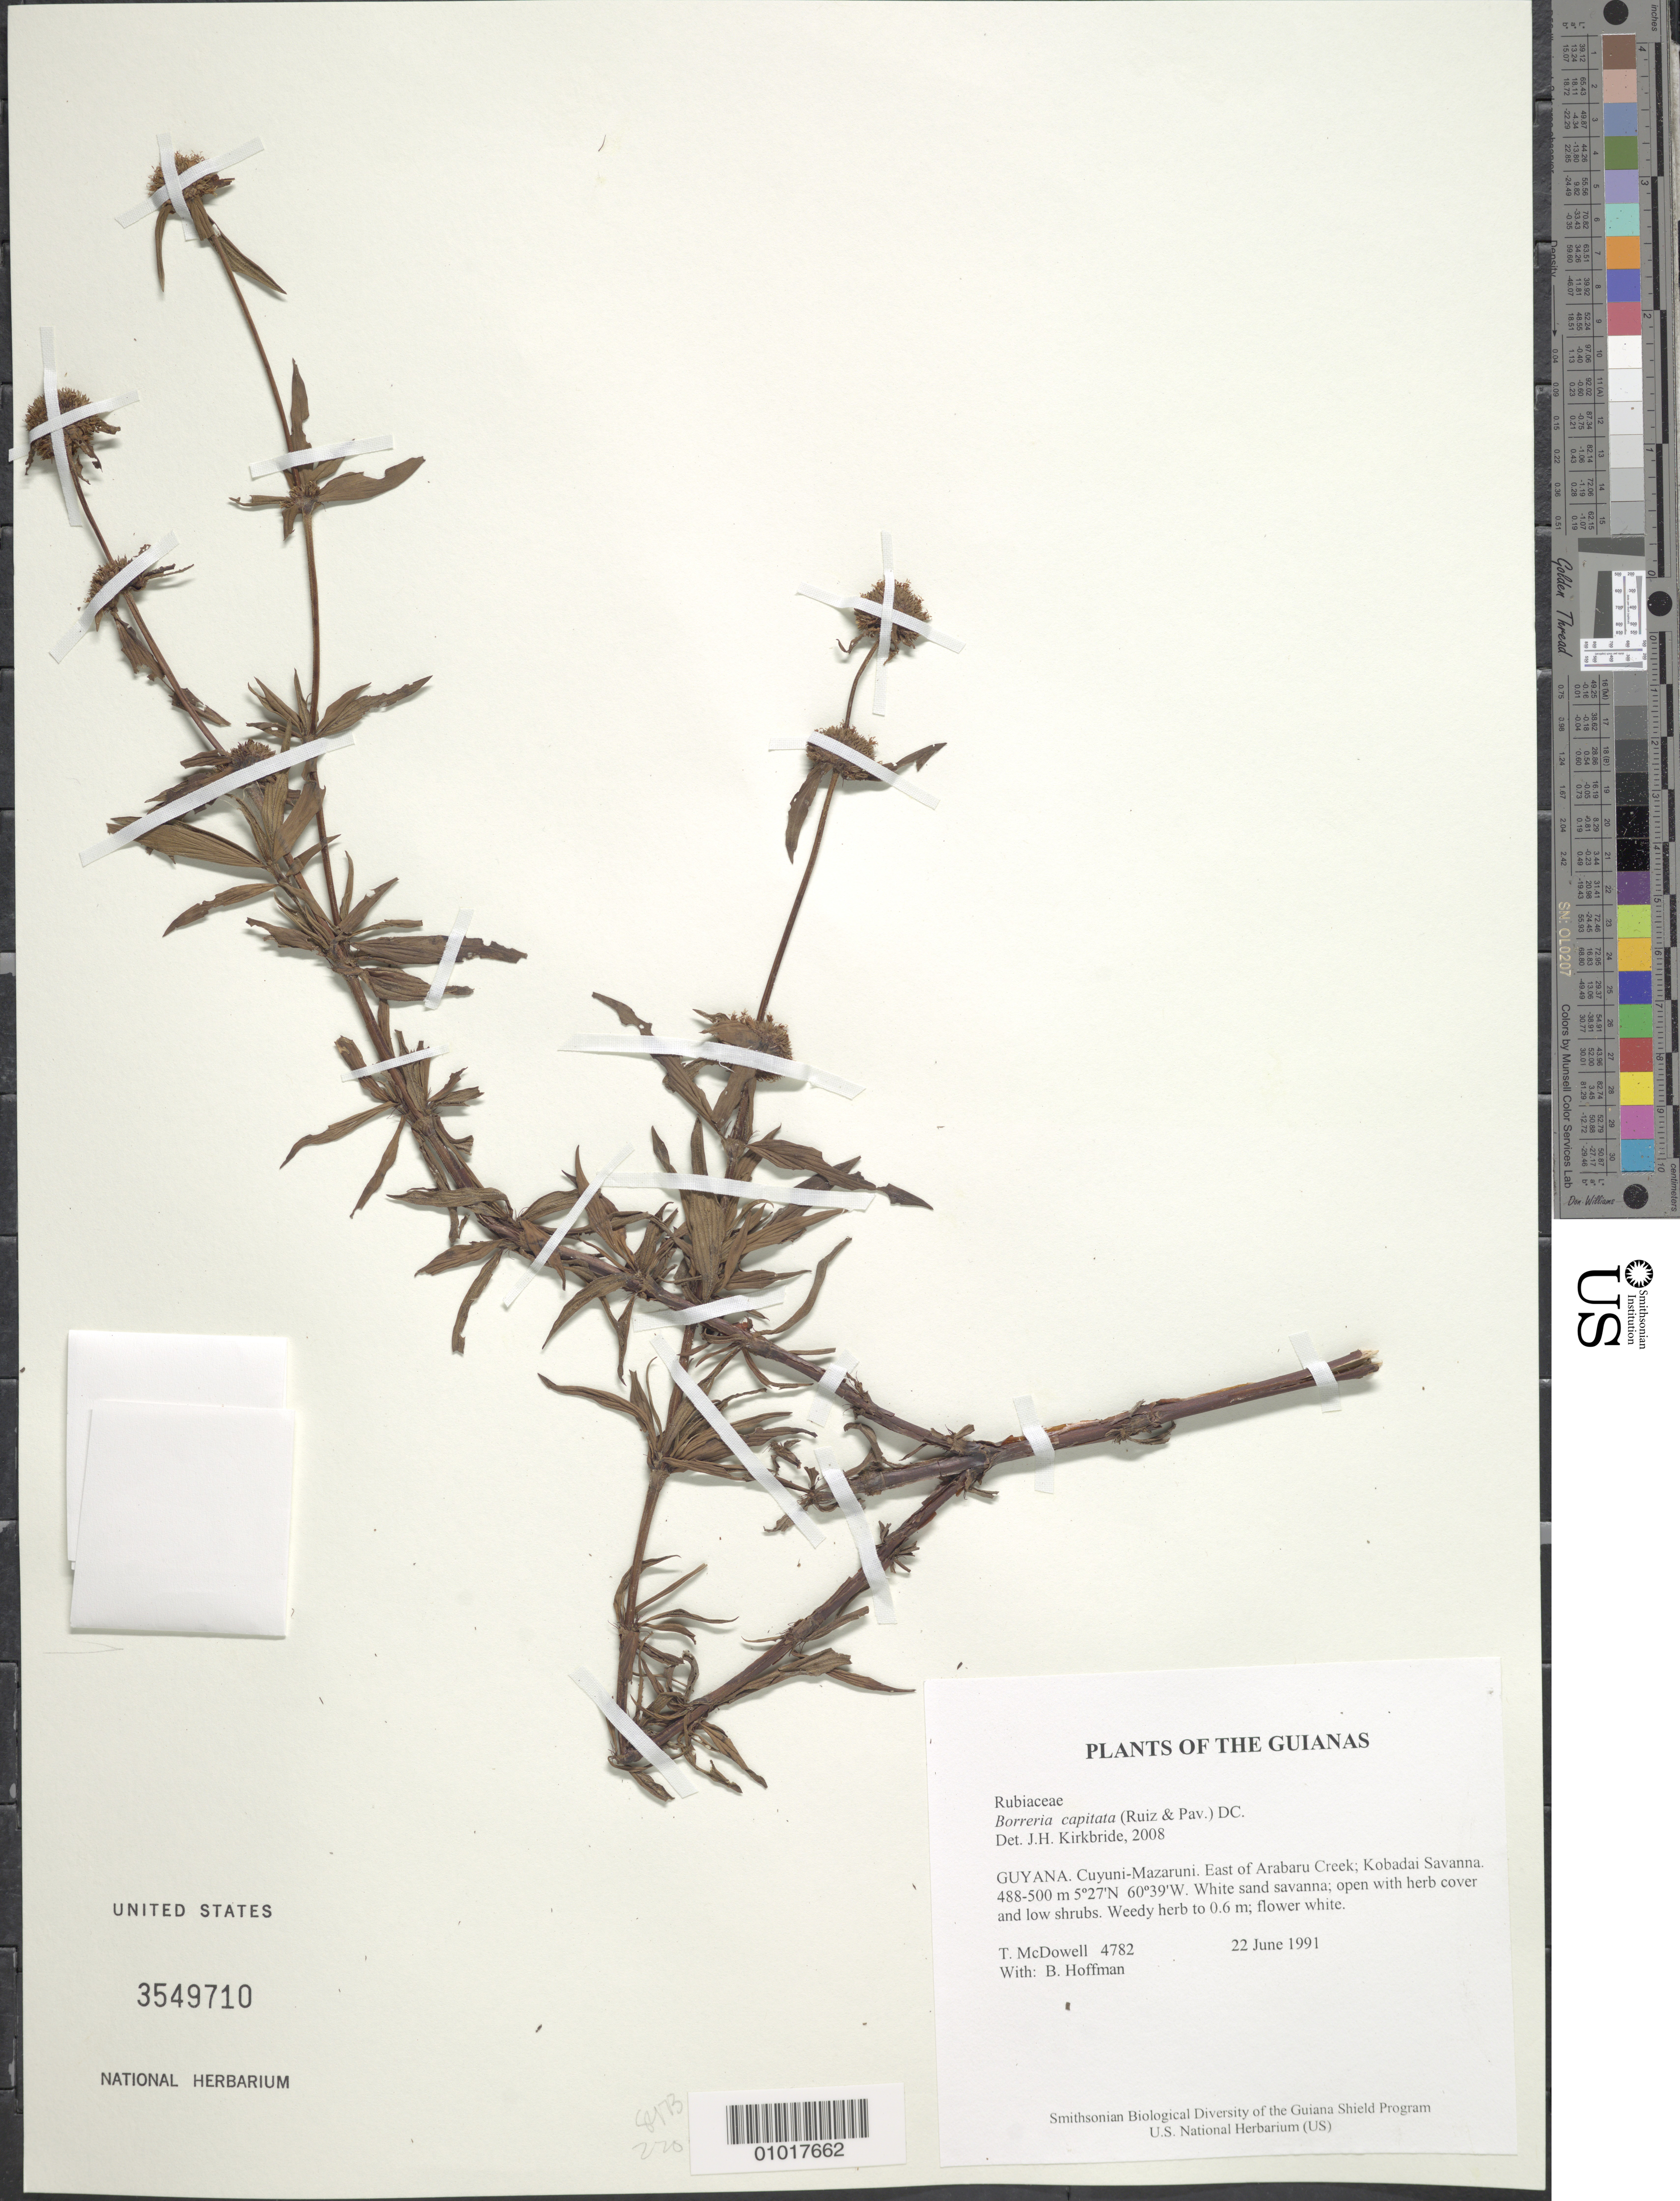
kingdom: Plantae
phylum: Tracheophyta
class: Magnoliopsida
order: Gentianales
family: Rubiaceae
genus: Borreria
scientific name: Borreria capitata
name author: (Ruiz & Pav.) DC.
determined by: Kirkbride, J. H.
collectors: T. McDowell & B. Hoffman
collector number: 4782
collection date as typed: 22 June 1991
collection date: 1991-06-22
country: Guyana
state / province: Cuyuni-Mazaruni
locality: East of Arabaru Creek; Kobadai Savanna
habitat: White sand savanna; open with herb cover and low shrubs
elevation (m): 488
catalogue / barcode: US 3549710